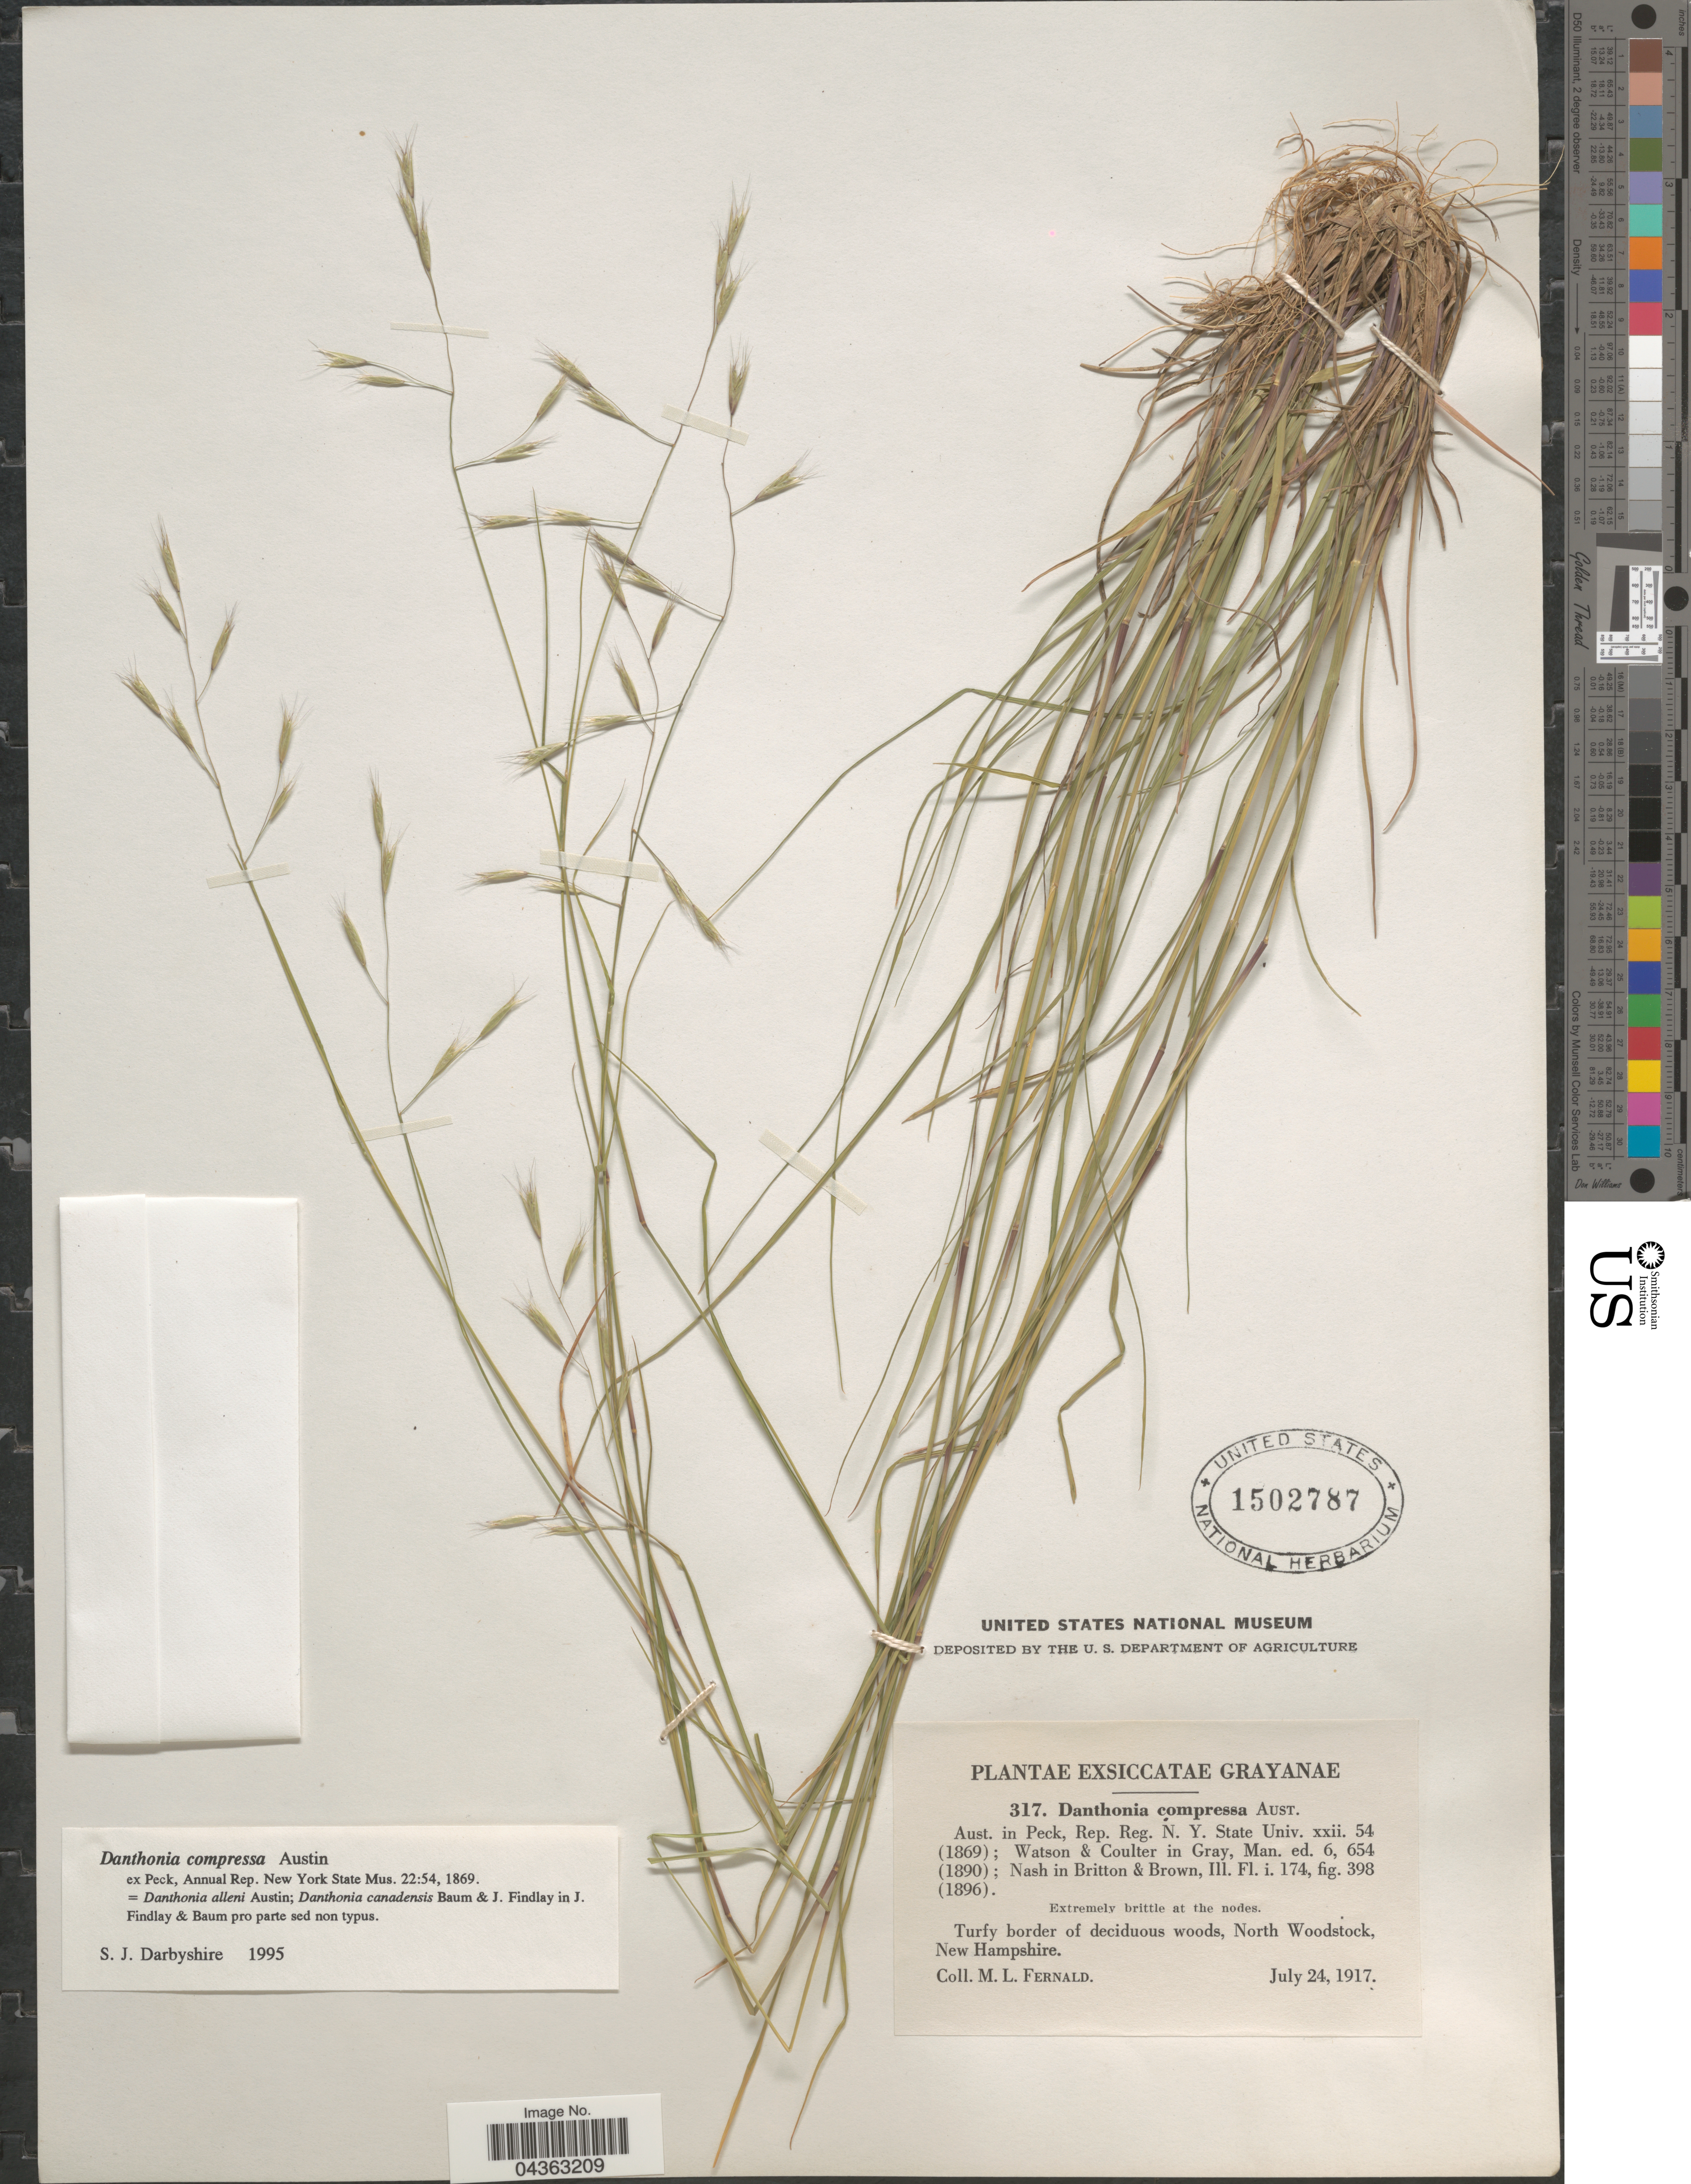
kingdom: Plantae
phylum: Tracheophyta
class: Liliopsida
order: Poales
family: Poaceae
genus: Danthonia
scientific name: Danthonia compressa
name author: Austin in F. Peck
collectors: M. L. Fernald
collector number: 317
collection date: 1917-07-24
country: United States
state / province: New Hampshire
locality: Turfy border of deciduous woods, North Woodstock.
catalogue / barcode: US 1502787